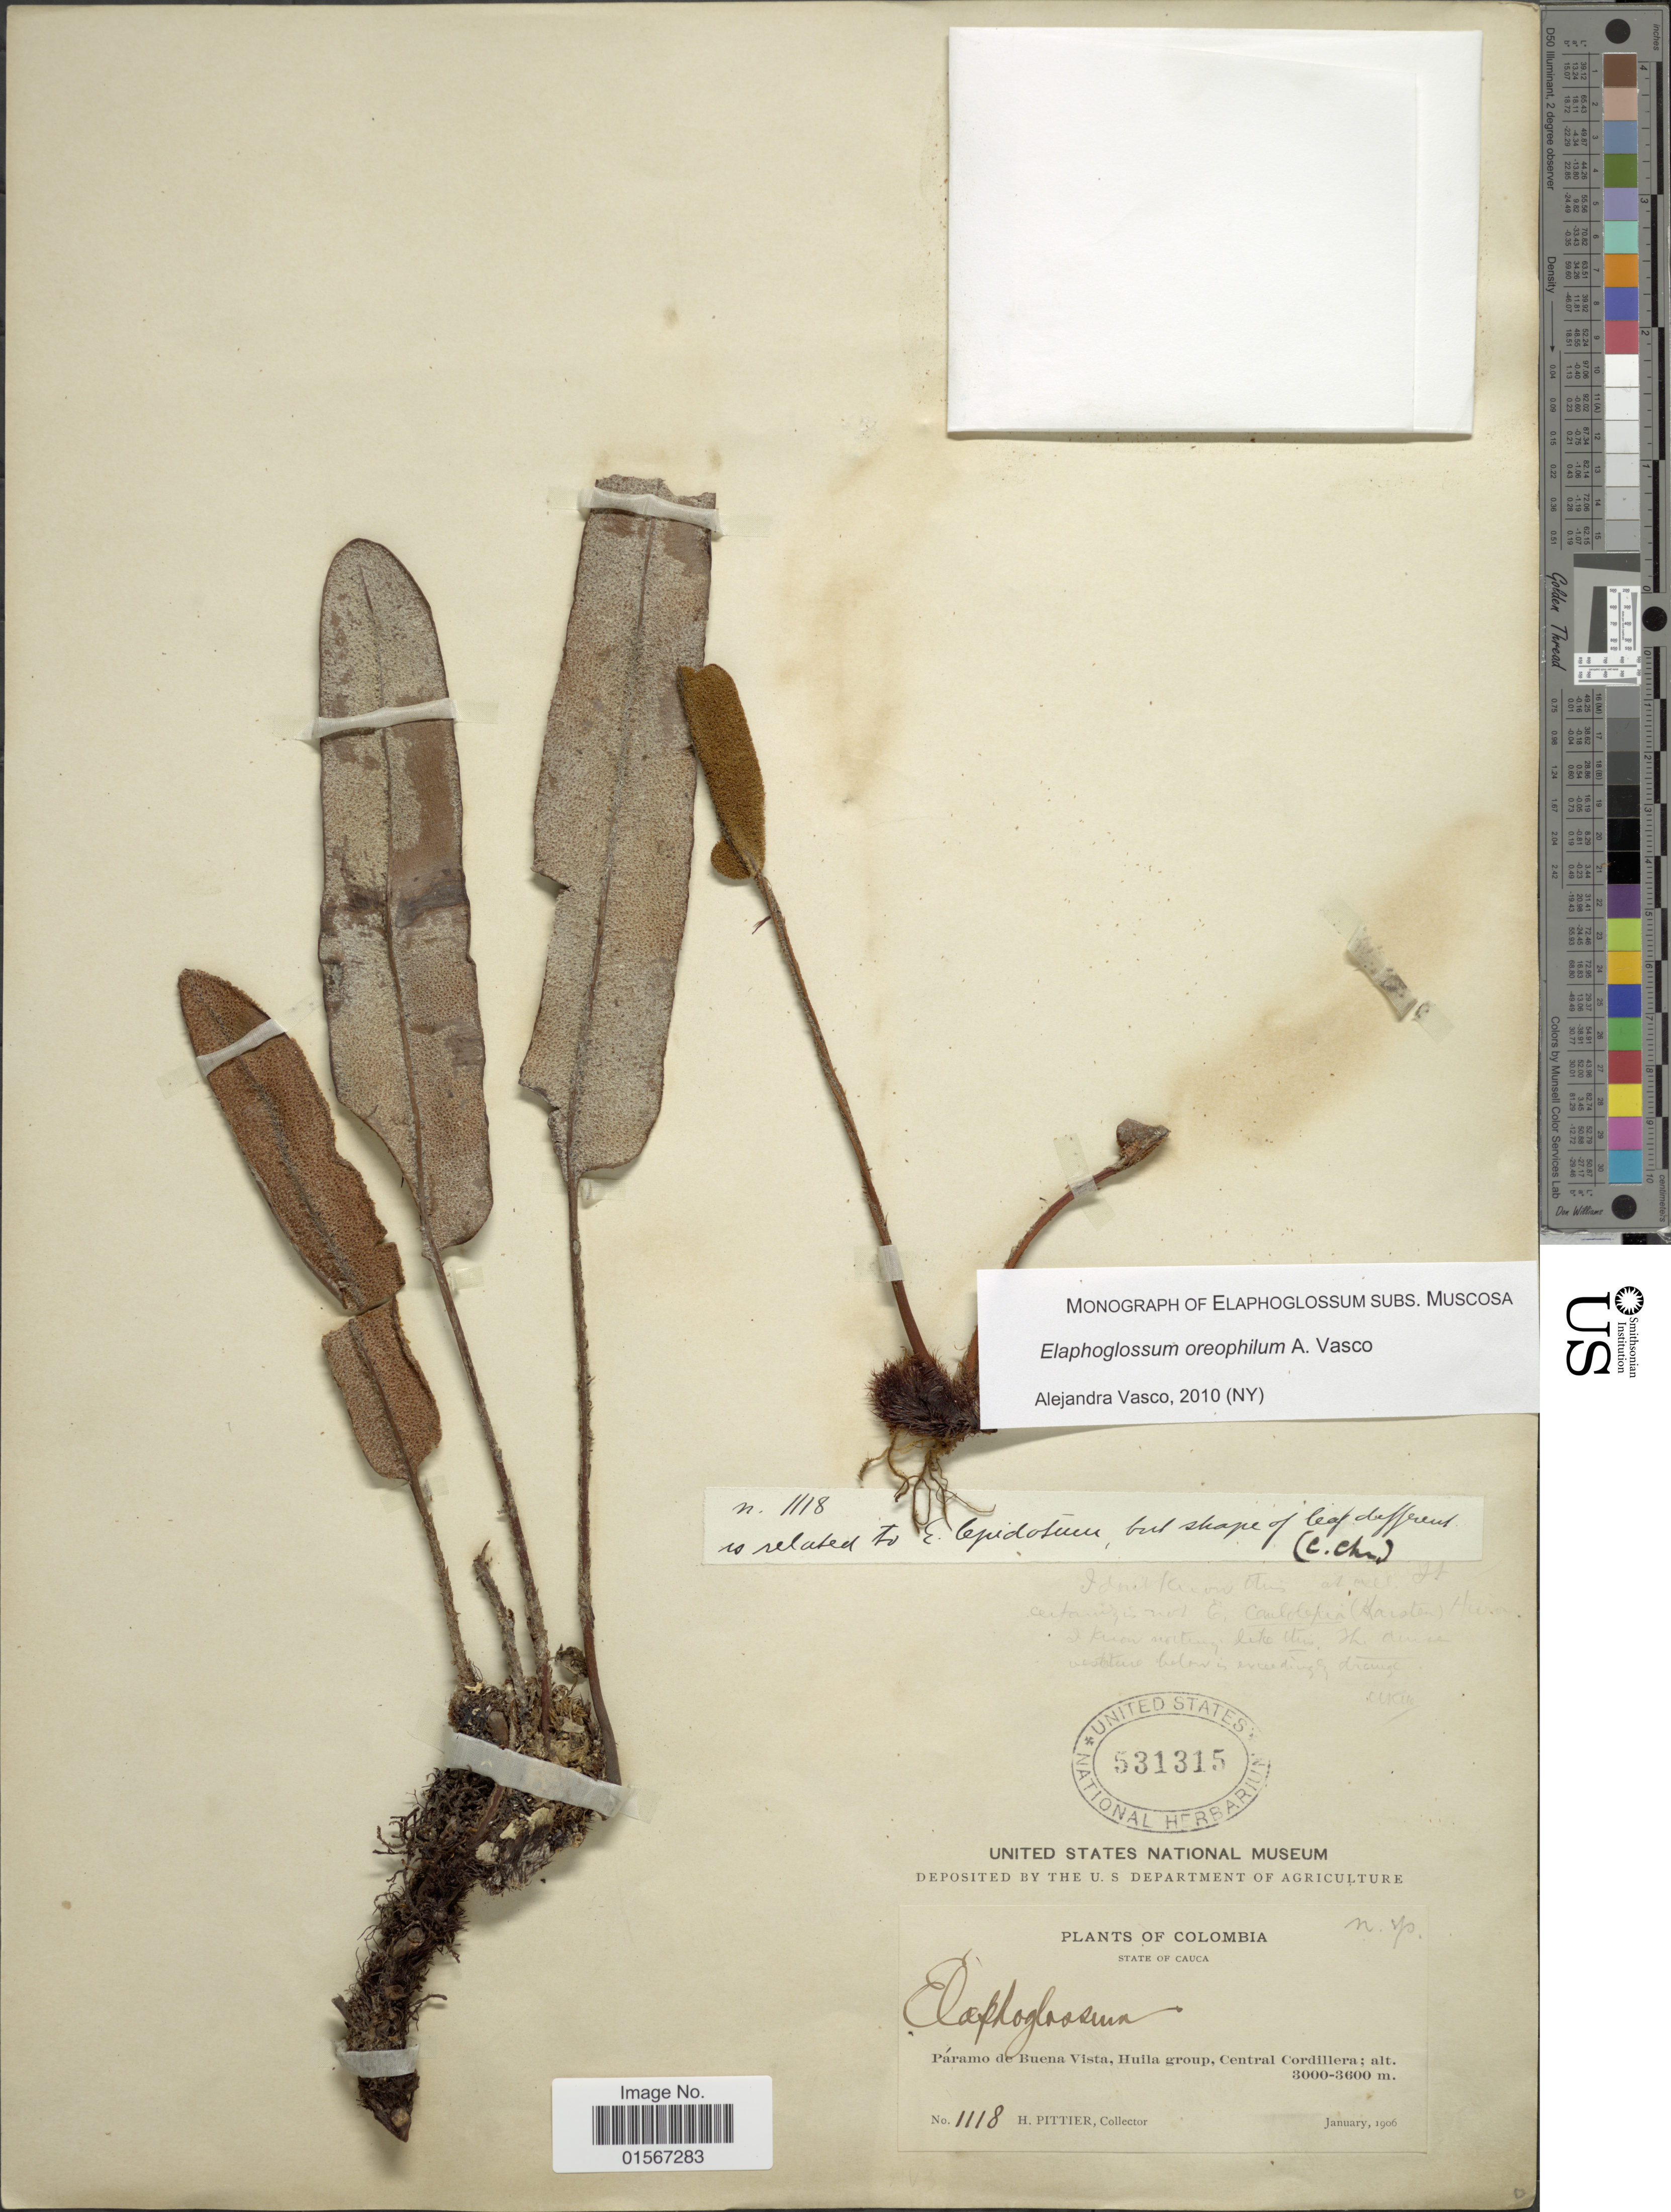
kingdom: Plantae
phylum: Tracheophyta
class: Polypodiopsida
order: Polypodiales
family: Dryopteridaceae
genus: Elaphoglossum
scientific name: Elaphoglossum oreophilum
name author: A. Vasco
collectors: H. F. Pittier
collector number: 1118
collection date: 1906-01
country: Colombia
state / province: Cauca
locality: Colombia, State of Cauca, Páramo de Buena Vista, Huila group, Central Cordillera.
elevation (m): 3000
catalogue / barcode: US 531315